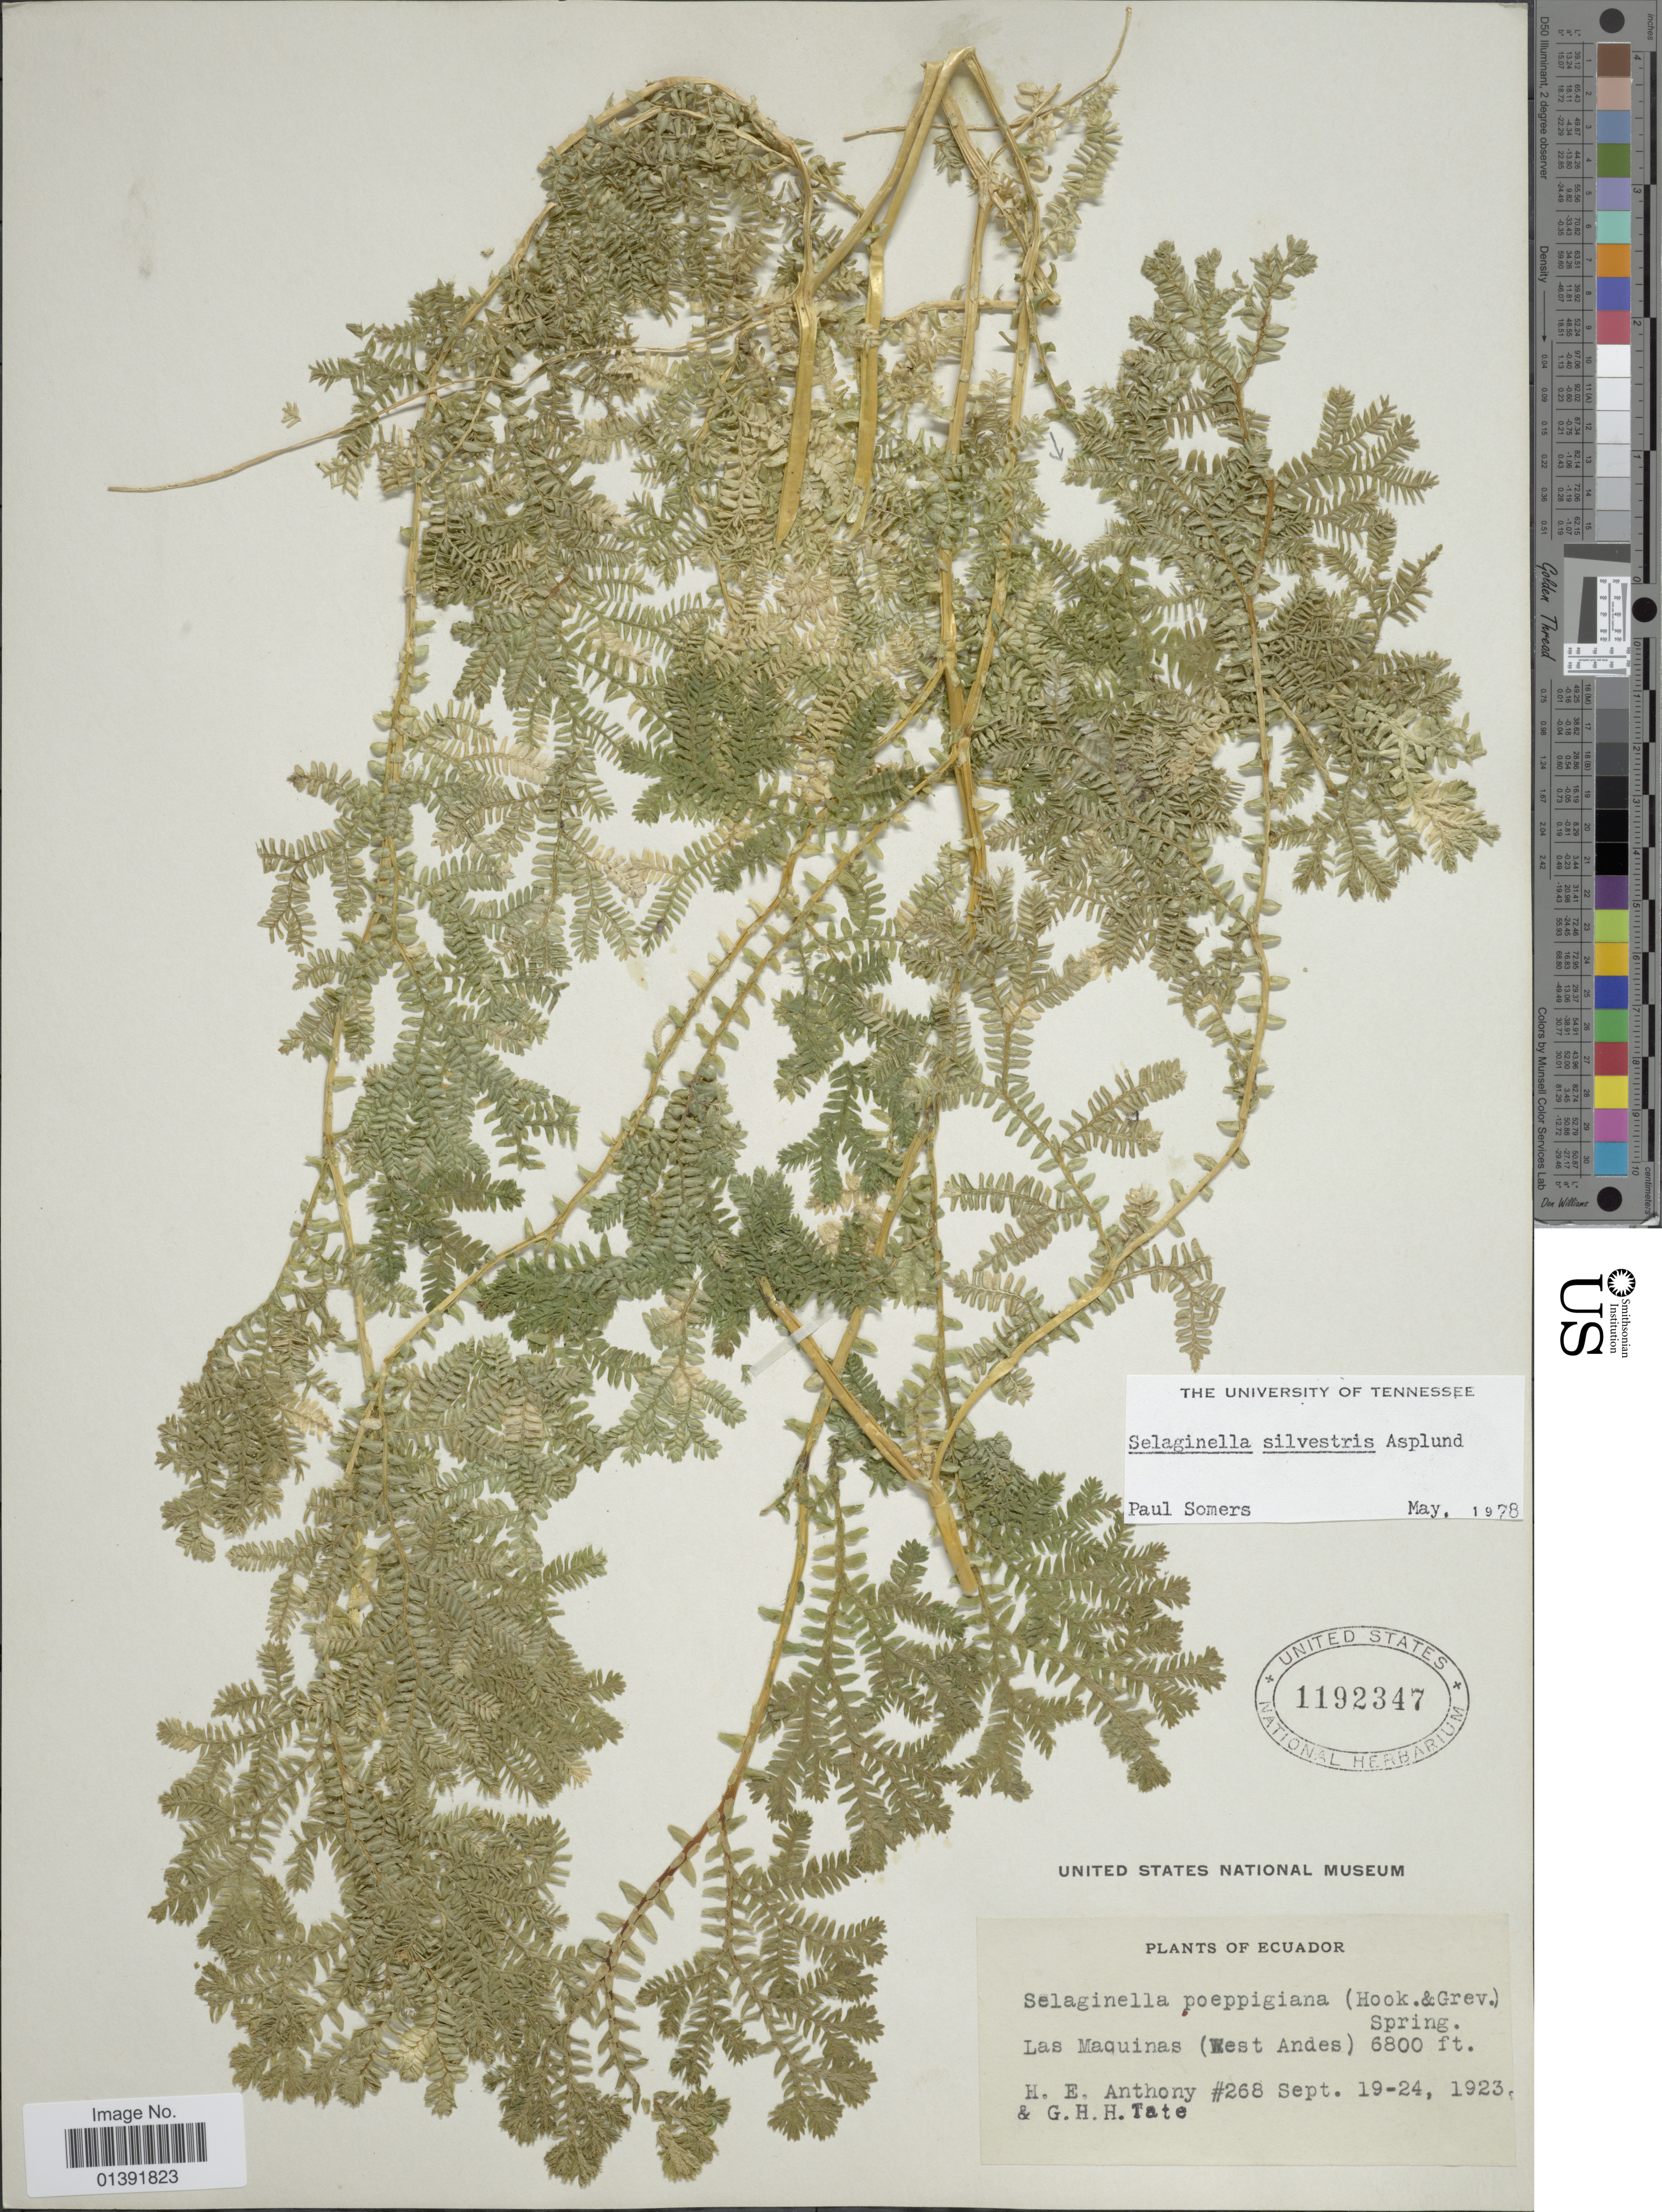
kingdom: Plantae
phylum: Tracheophyta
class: Lycopodiopsida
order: Selaginellales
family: Selaginellaceae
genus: Selaginella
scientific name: Selaginella silvestris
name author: Aspl.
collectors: H. E. Anthony & G. H. H.Tate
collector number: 268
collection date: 1923-09-19/1923-09-24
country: Ecuador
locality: Las Maqinas (West Andes)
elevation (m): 2073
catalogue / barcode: US 1192347